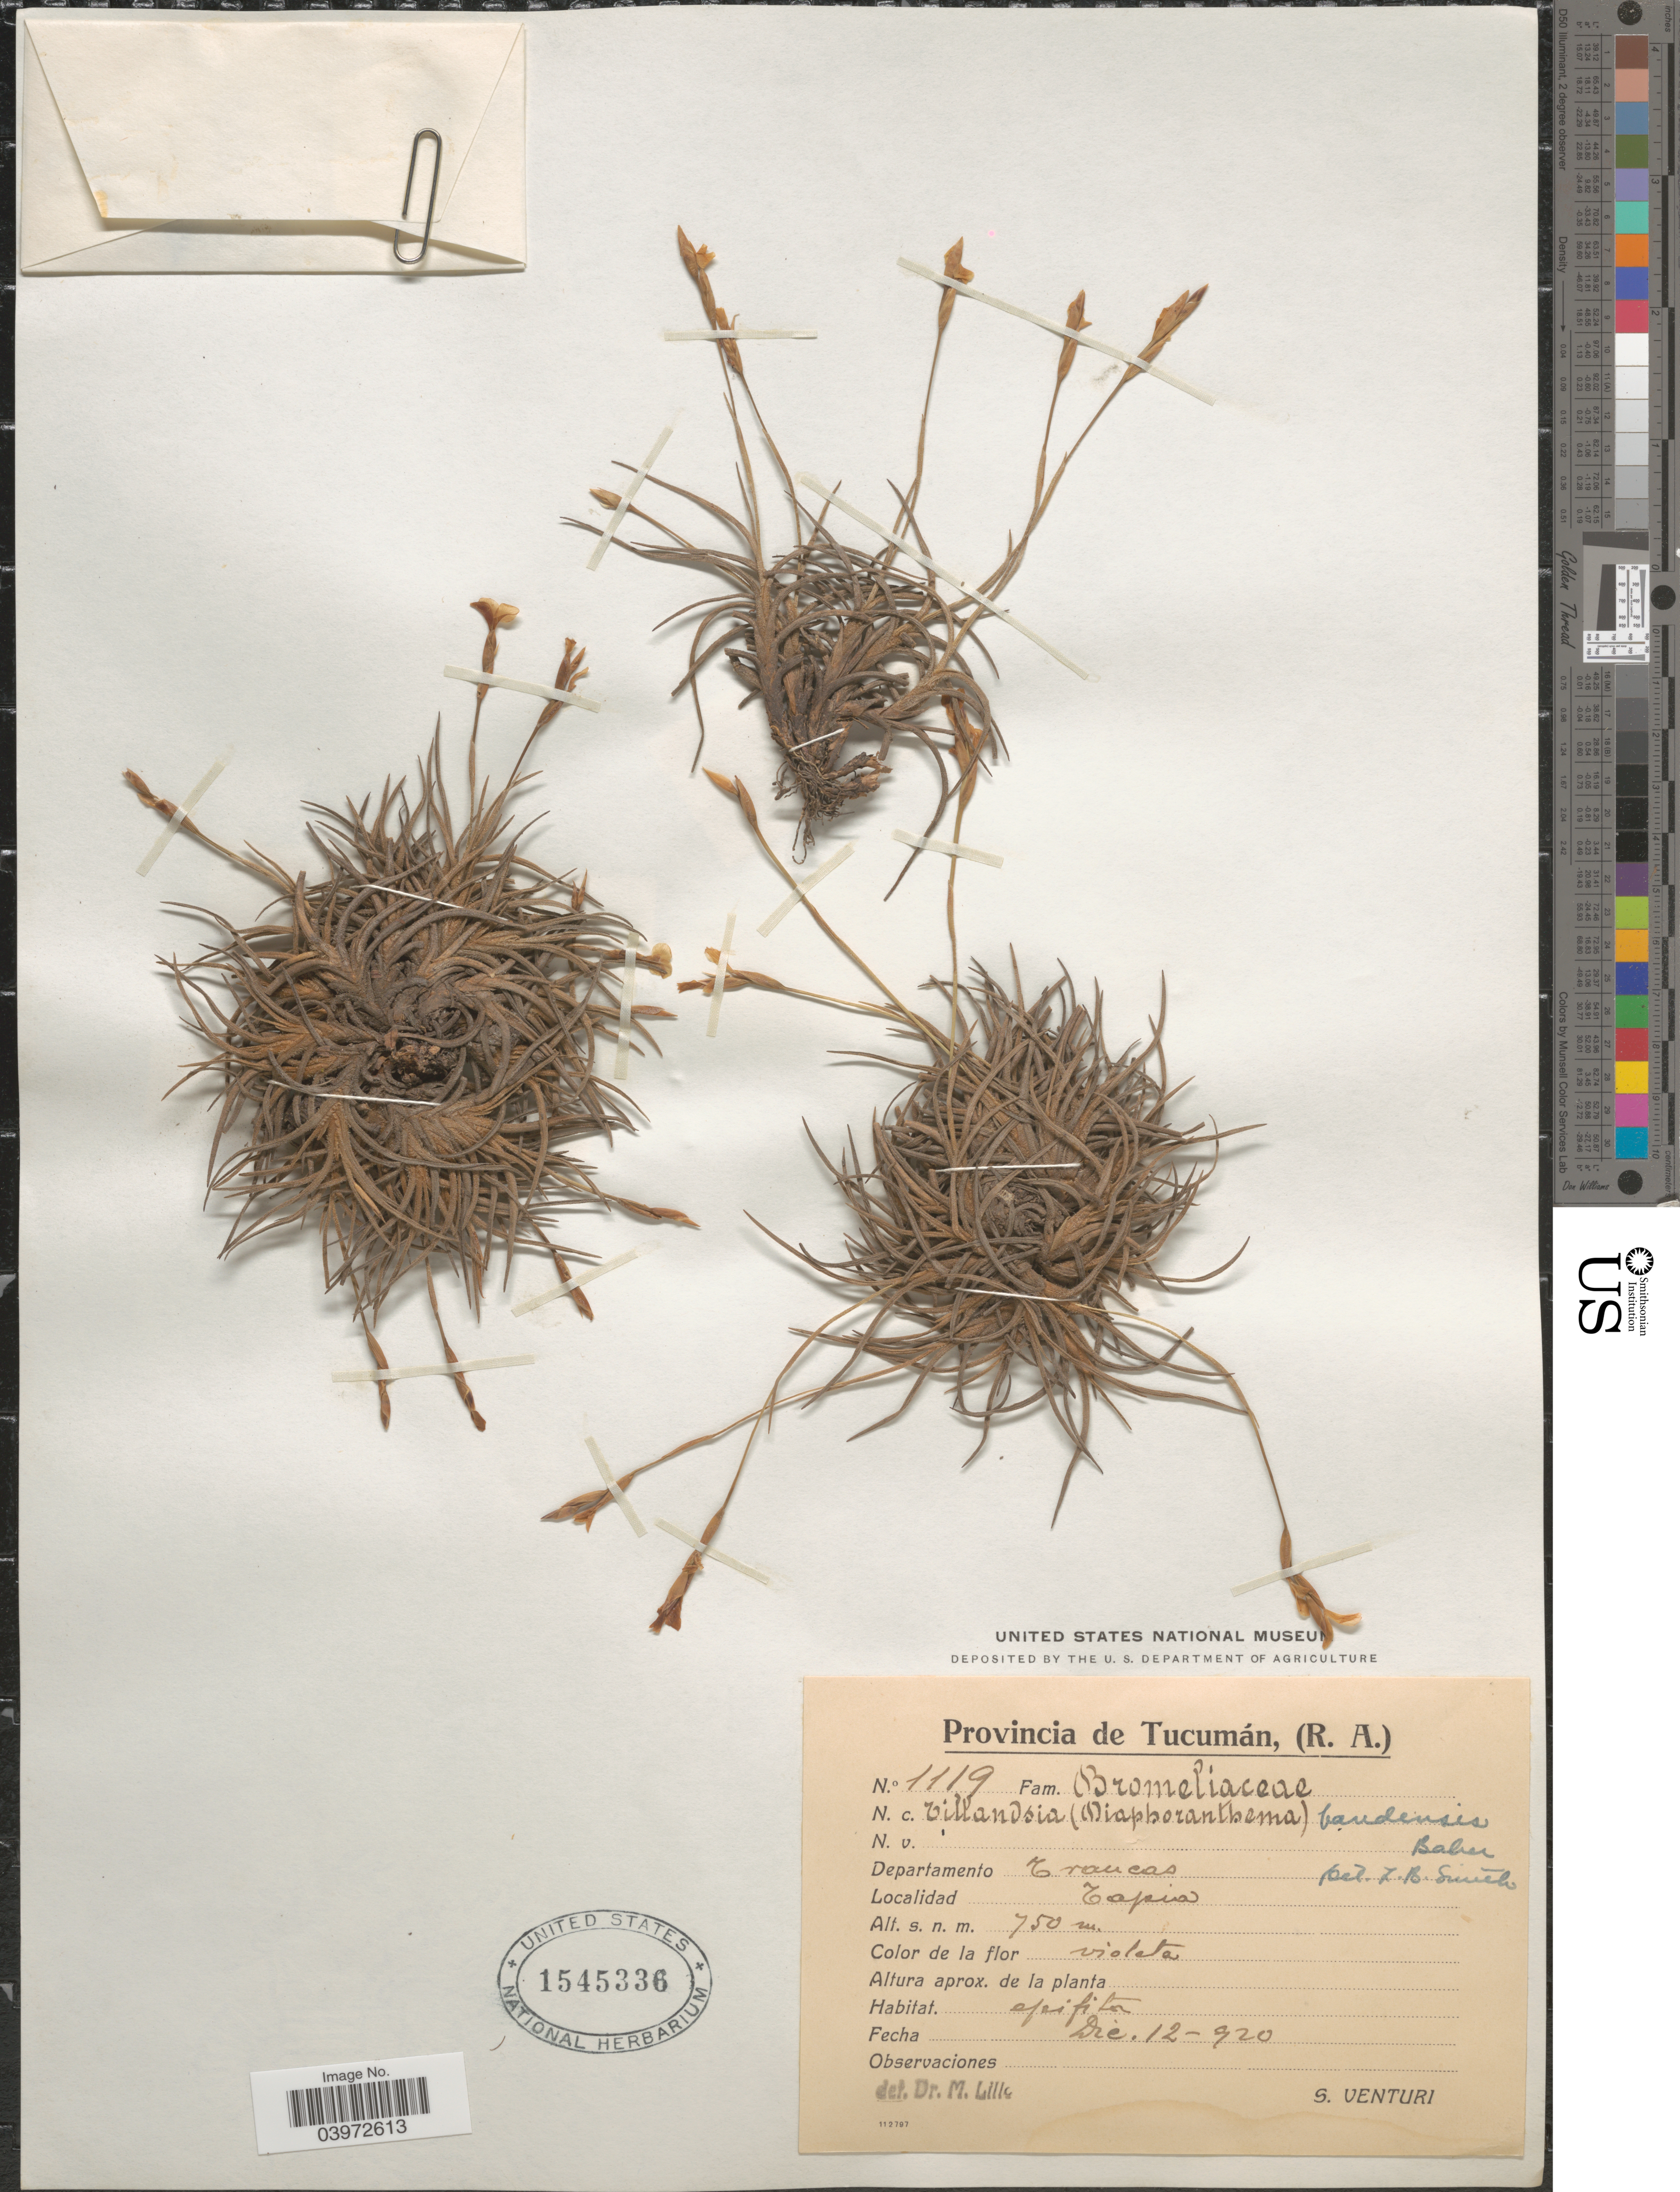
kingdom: Plantae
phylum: Tracheophyta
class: Liliopsida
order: Poales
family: Bromeliaceae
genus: Tillandsia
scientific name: Tillandsia bandensis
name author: Baker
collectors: S. Venturi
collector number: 1119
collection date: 1920-12-12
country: Argentina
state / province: Tucuman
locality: Departamento Trancas. Tapia.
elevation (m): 750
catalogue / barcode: US 1545336